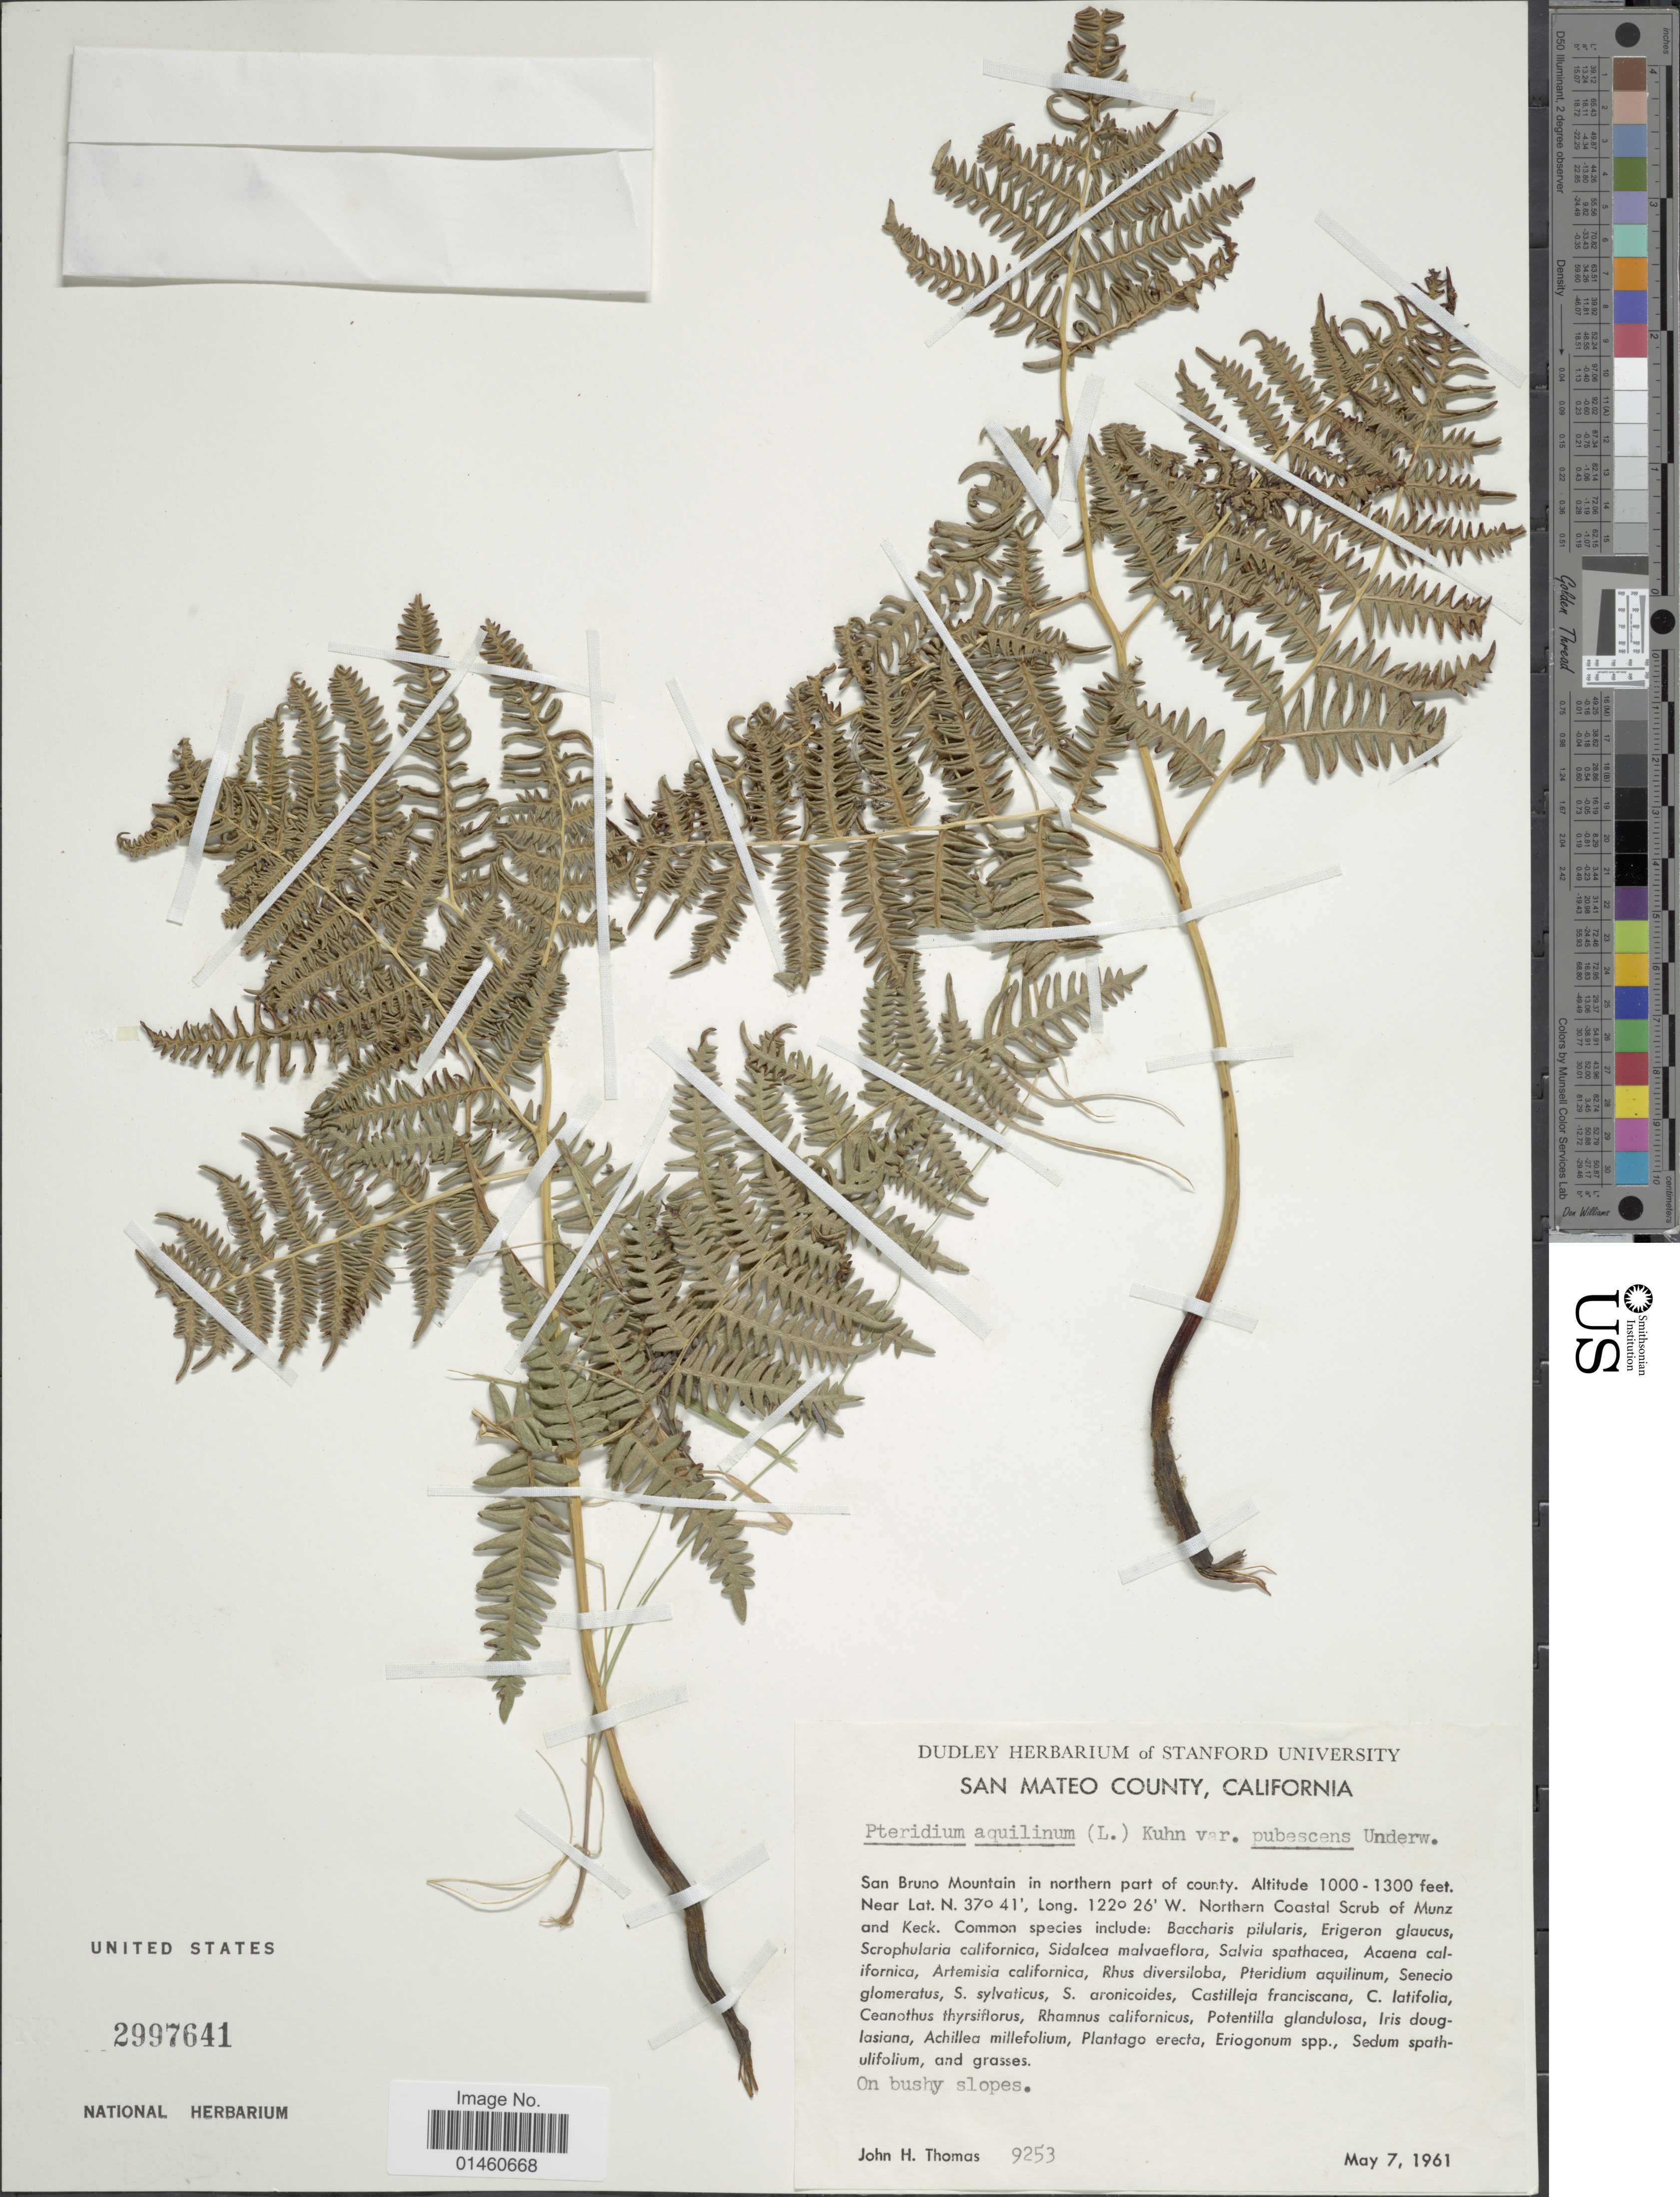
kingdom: Plantae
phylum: Tracheophyta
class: Polypodiopsida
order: Polypodiales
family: Dennstaedtiaceae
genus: Pteridium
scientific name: Pteridium pubescens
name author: (Underw.) Christenh.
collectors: J. H. Thomas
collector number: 9253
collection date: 1961-05-07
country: United States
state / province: California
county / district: San Mateo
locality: San Mateo County, San Bruno Mountain in northern part of county. Near Northern Coastal Scrub of Munz and Keck.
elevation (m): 305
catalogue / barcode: US 2997641